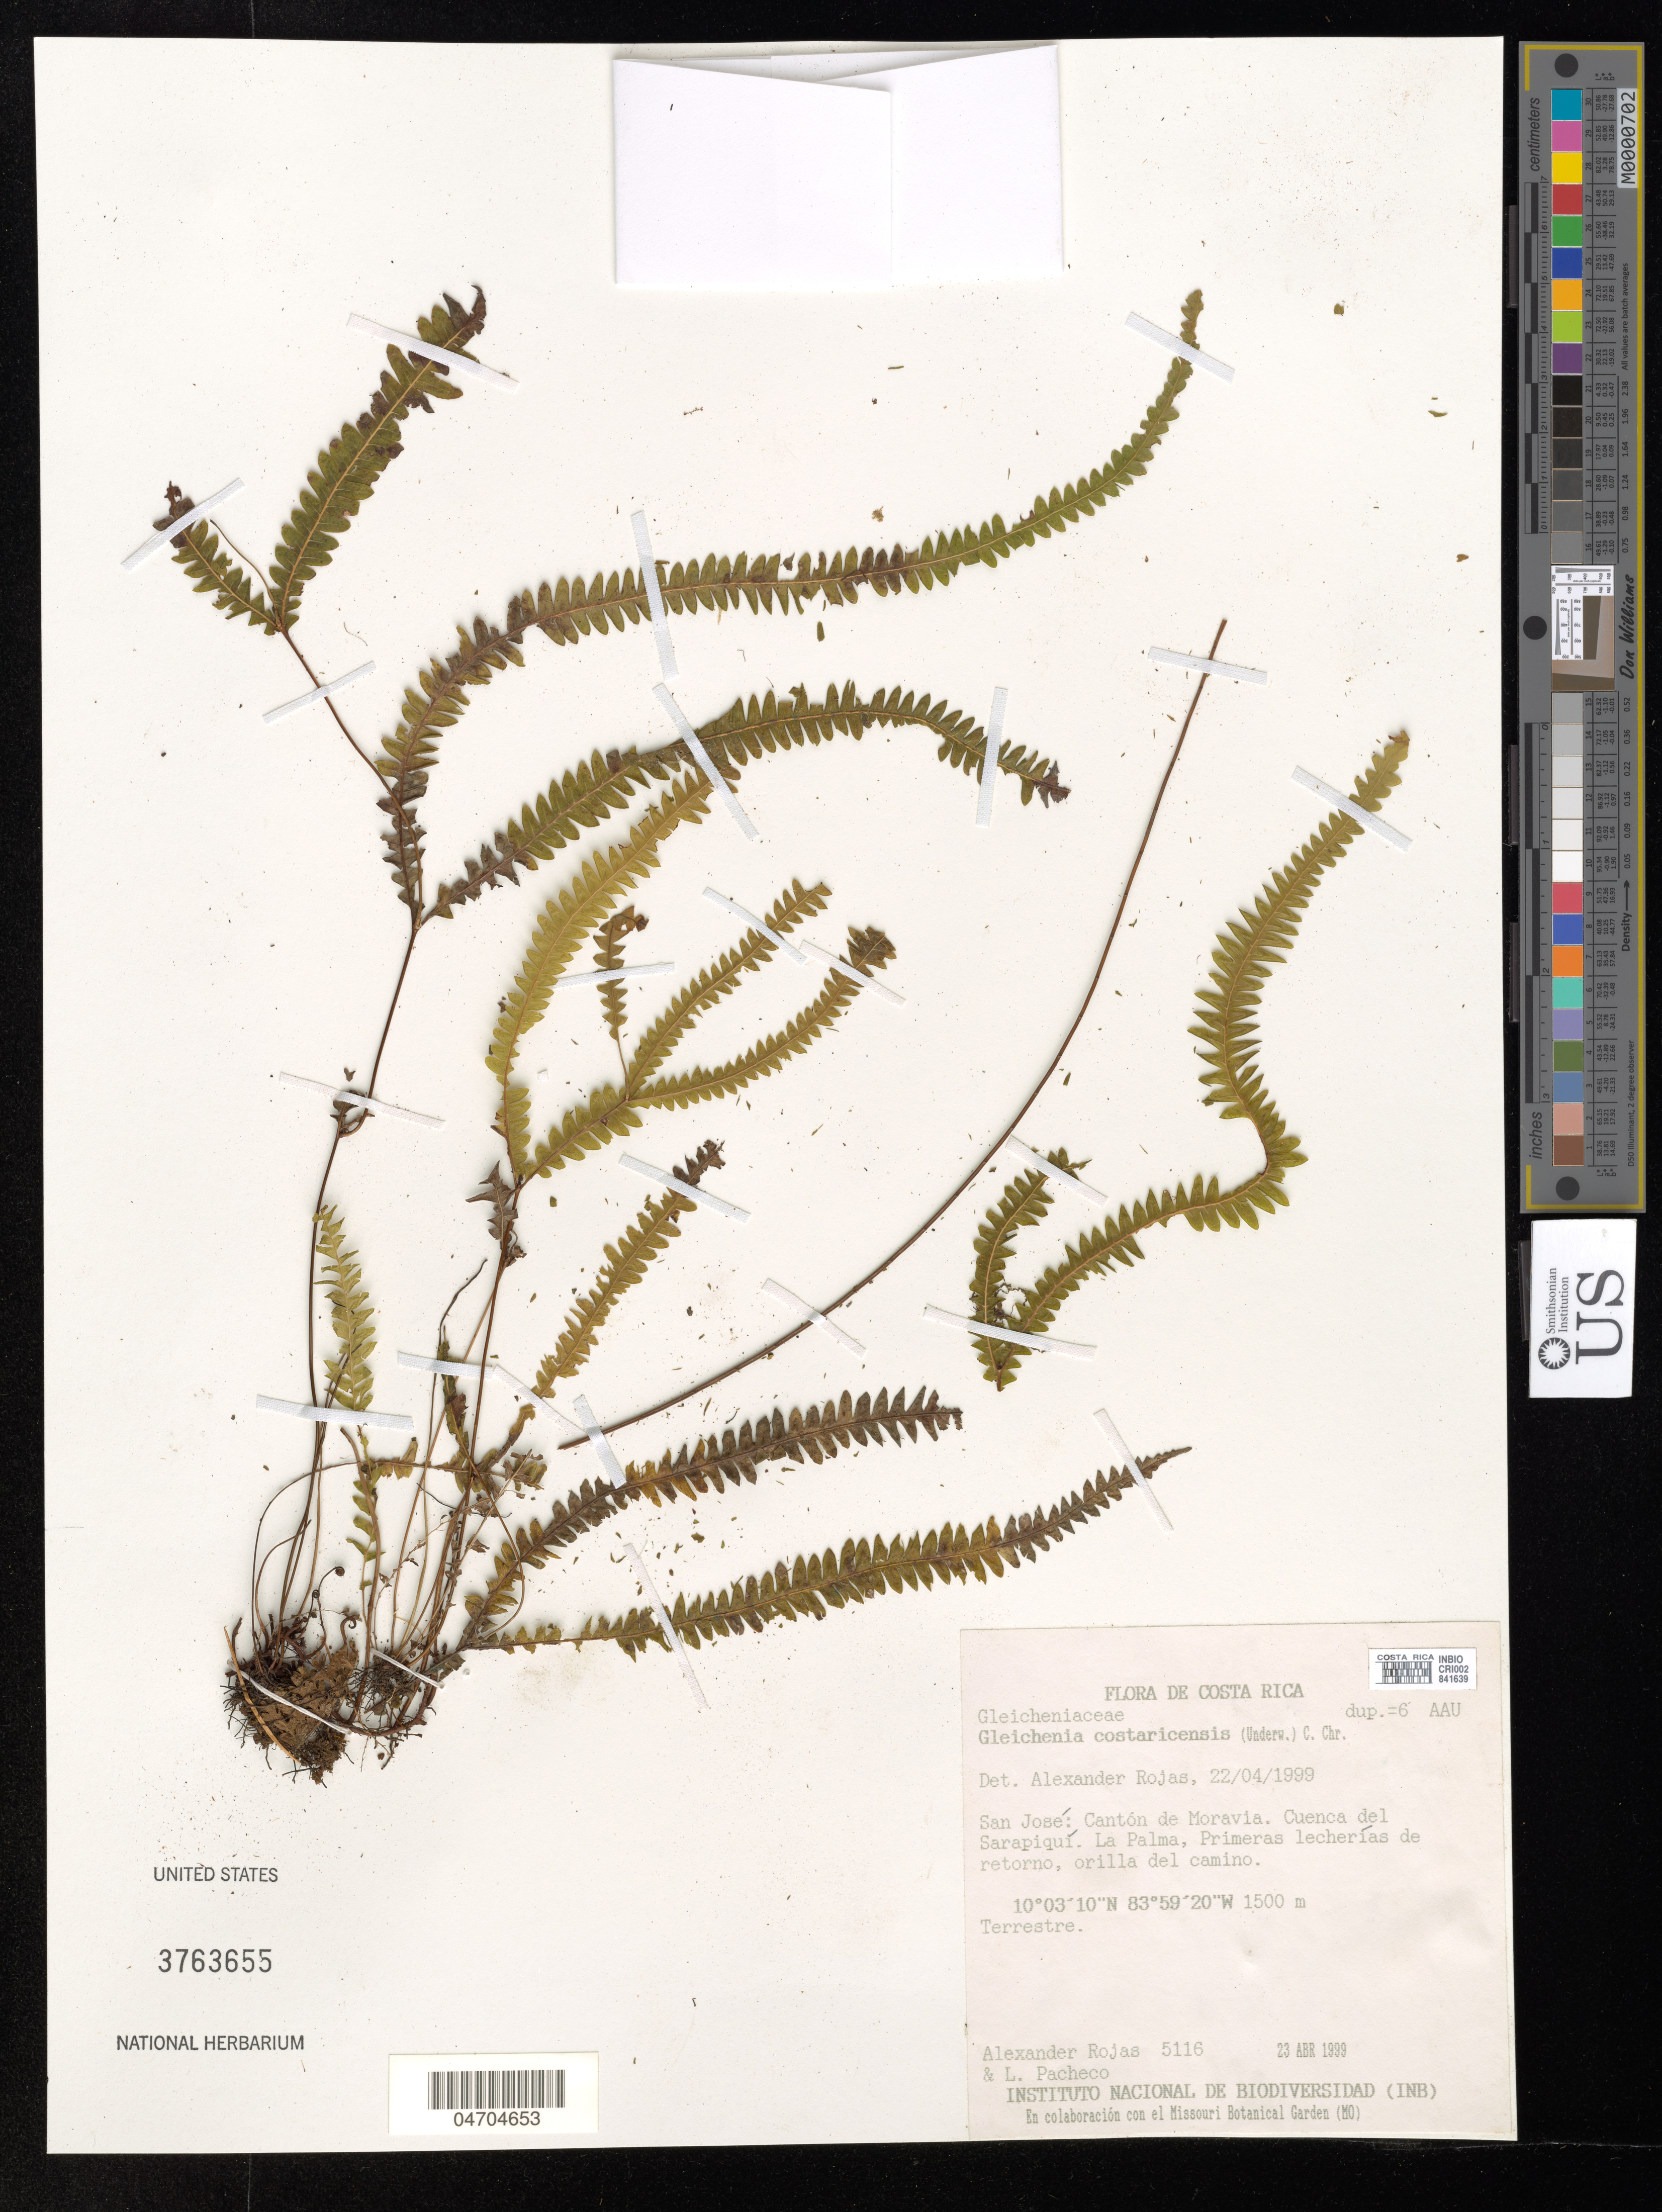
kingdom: Plantae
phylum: Tracheophyta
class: Polypodiopsida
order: Gleicheniales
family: Gleicheniaceae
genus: Sticherus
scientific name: Sticherus revolutus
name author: (Kunth) Ching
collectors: A. Rojas & L. Pacheco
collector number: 5116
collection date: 1999-04-23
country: Costa Rica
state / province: San José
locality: Cantón de Moravia. Cuenca del Sarapiquí. La Palma, Primeras lecherías de retorno, orilla del camino.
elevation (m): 1500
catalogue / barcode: US 3763655